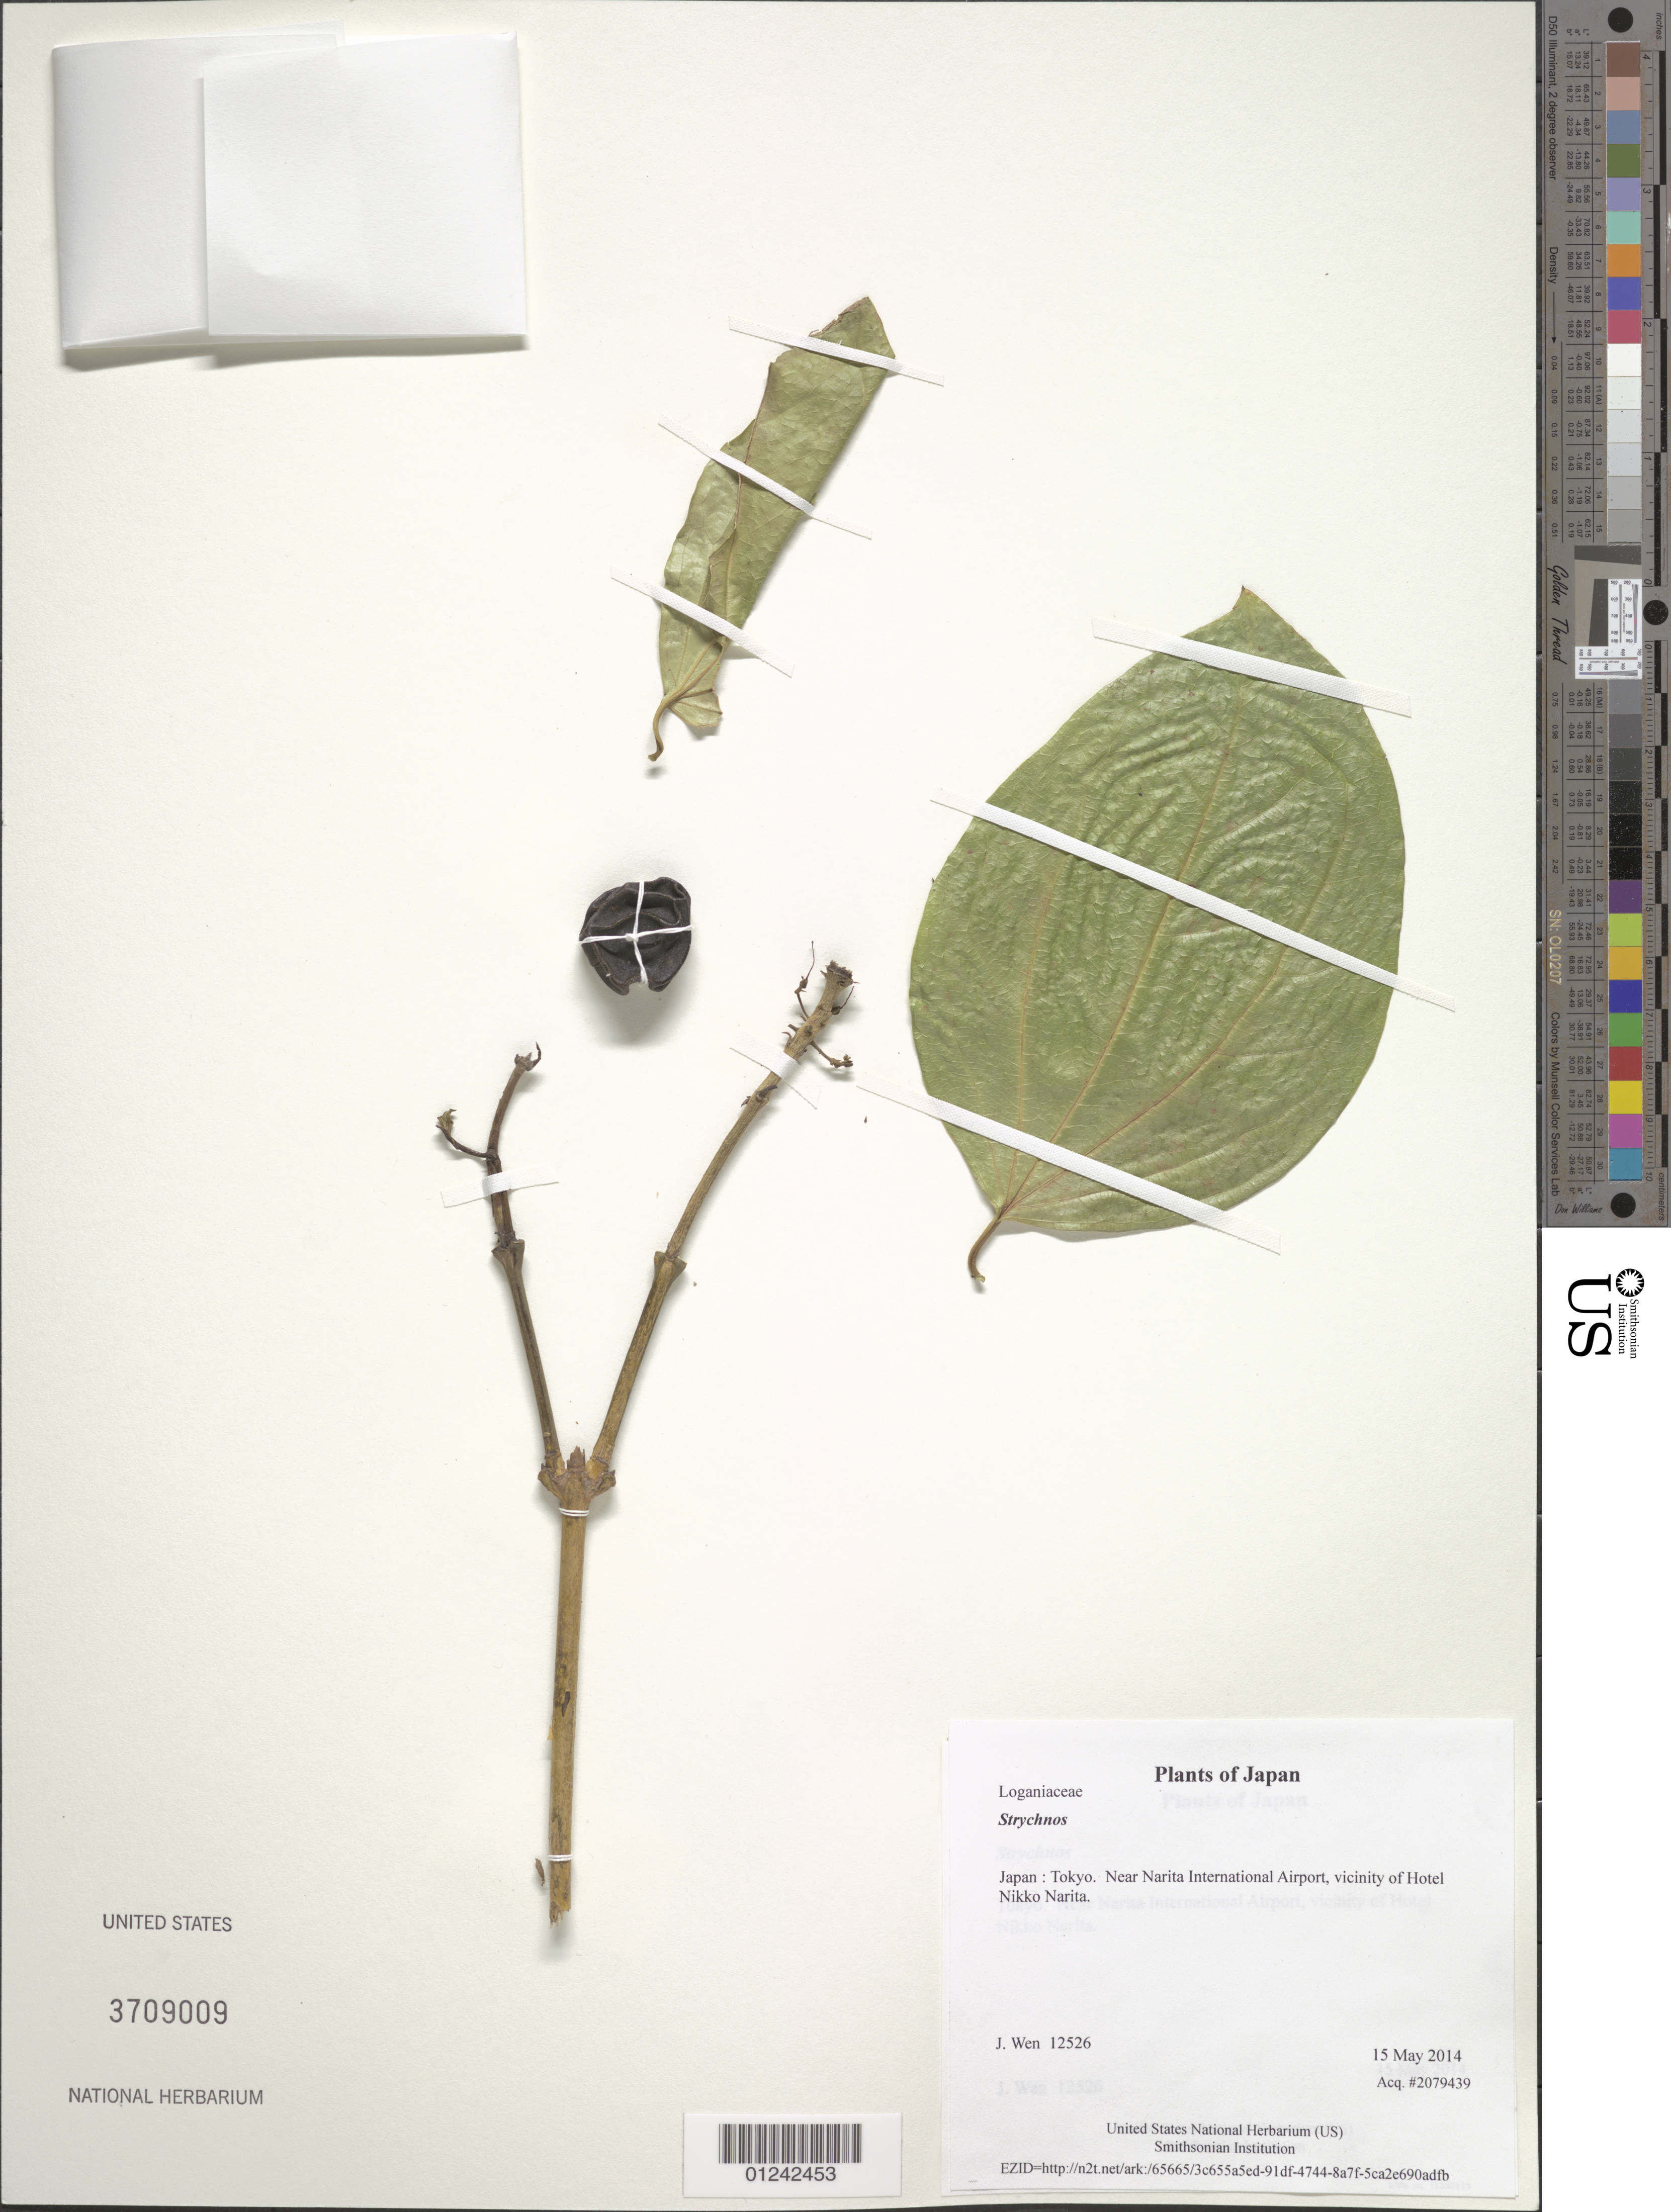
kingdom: Plantae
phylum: Tracheophyta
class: Magnoliopsida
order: Gentianales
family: Loganiaceae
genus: Strychnos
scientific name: Strychnos sp.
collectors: J. Wen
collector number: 12526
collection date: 2014-05-15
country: Japan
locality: Tokyo. Near Narita International Airport, vicinity of Hotel Nikko Narita.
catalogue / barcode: US 3709009